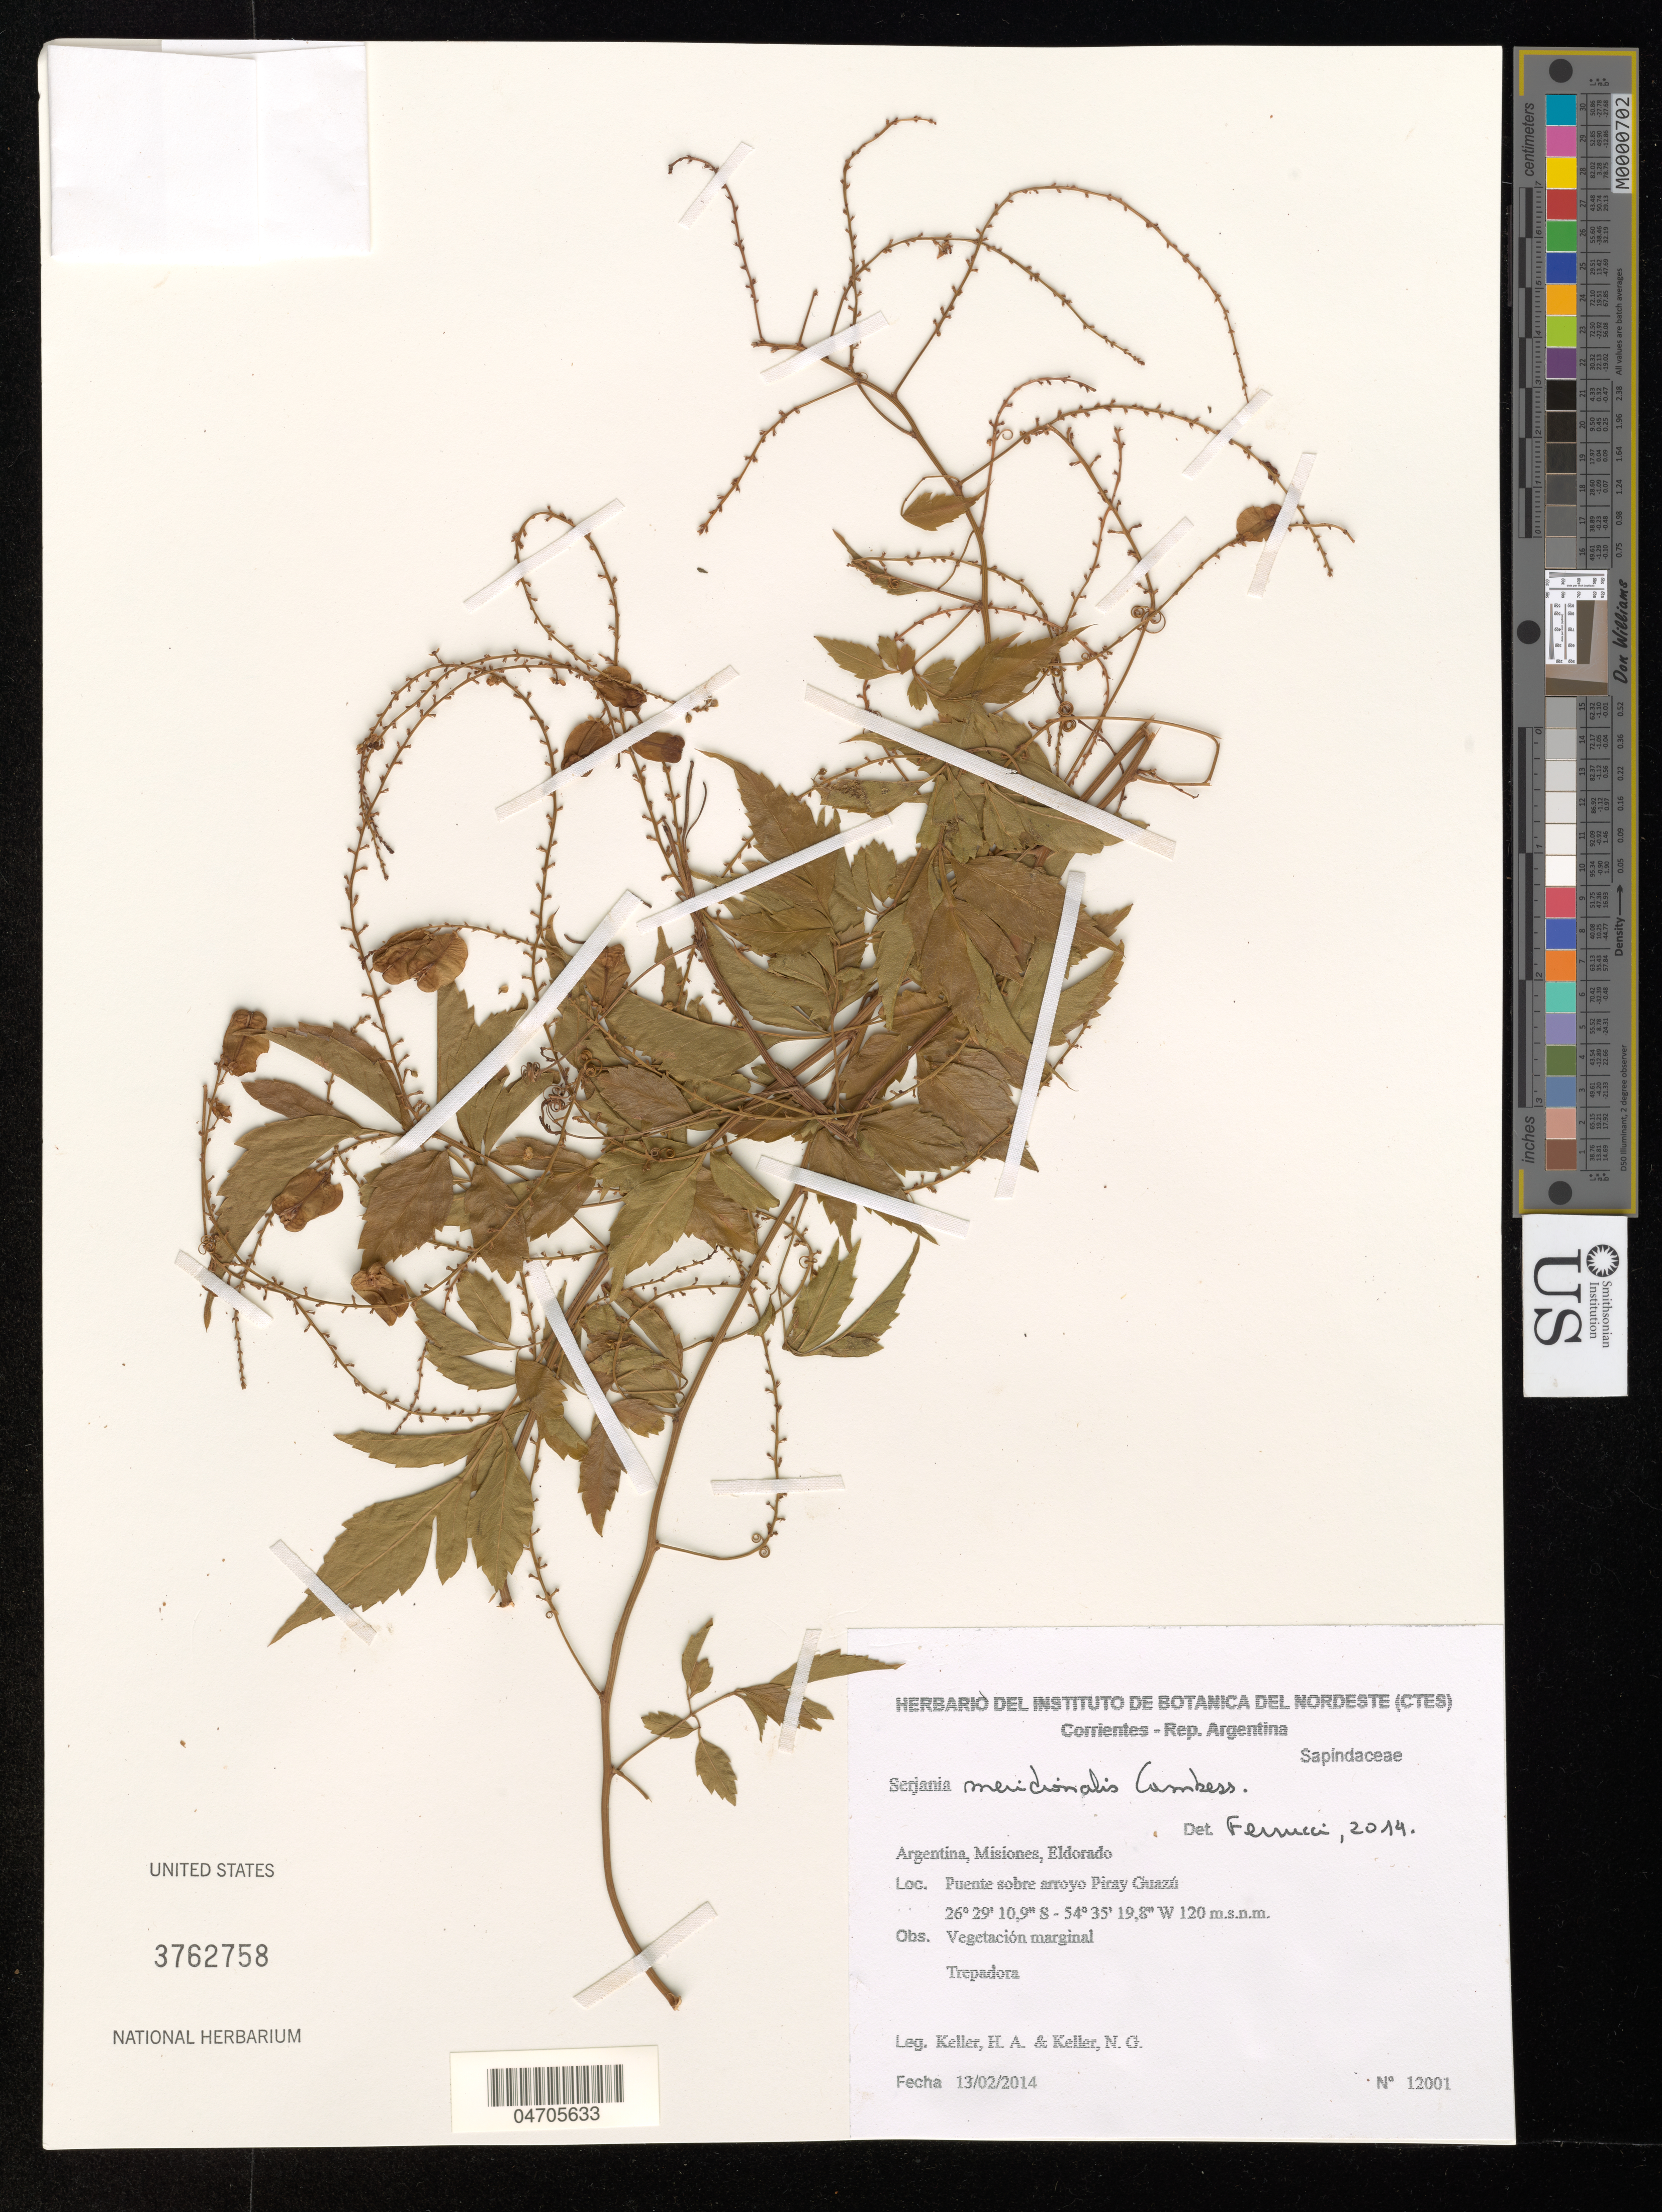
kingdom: Plantae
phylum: Tracheophyta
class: Magnoliopsida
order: Sapindales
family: Sapindaceae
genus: Serjania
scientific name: Serjania meridionalis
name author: Cambess.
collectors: H. Keller & N. Keller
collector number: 12001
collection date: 2014-02-13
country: Argentina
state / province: Misiones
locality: Puente sobre arroyo Piray Guazú.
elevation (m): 120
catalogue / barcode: US 3762758